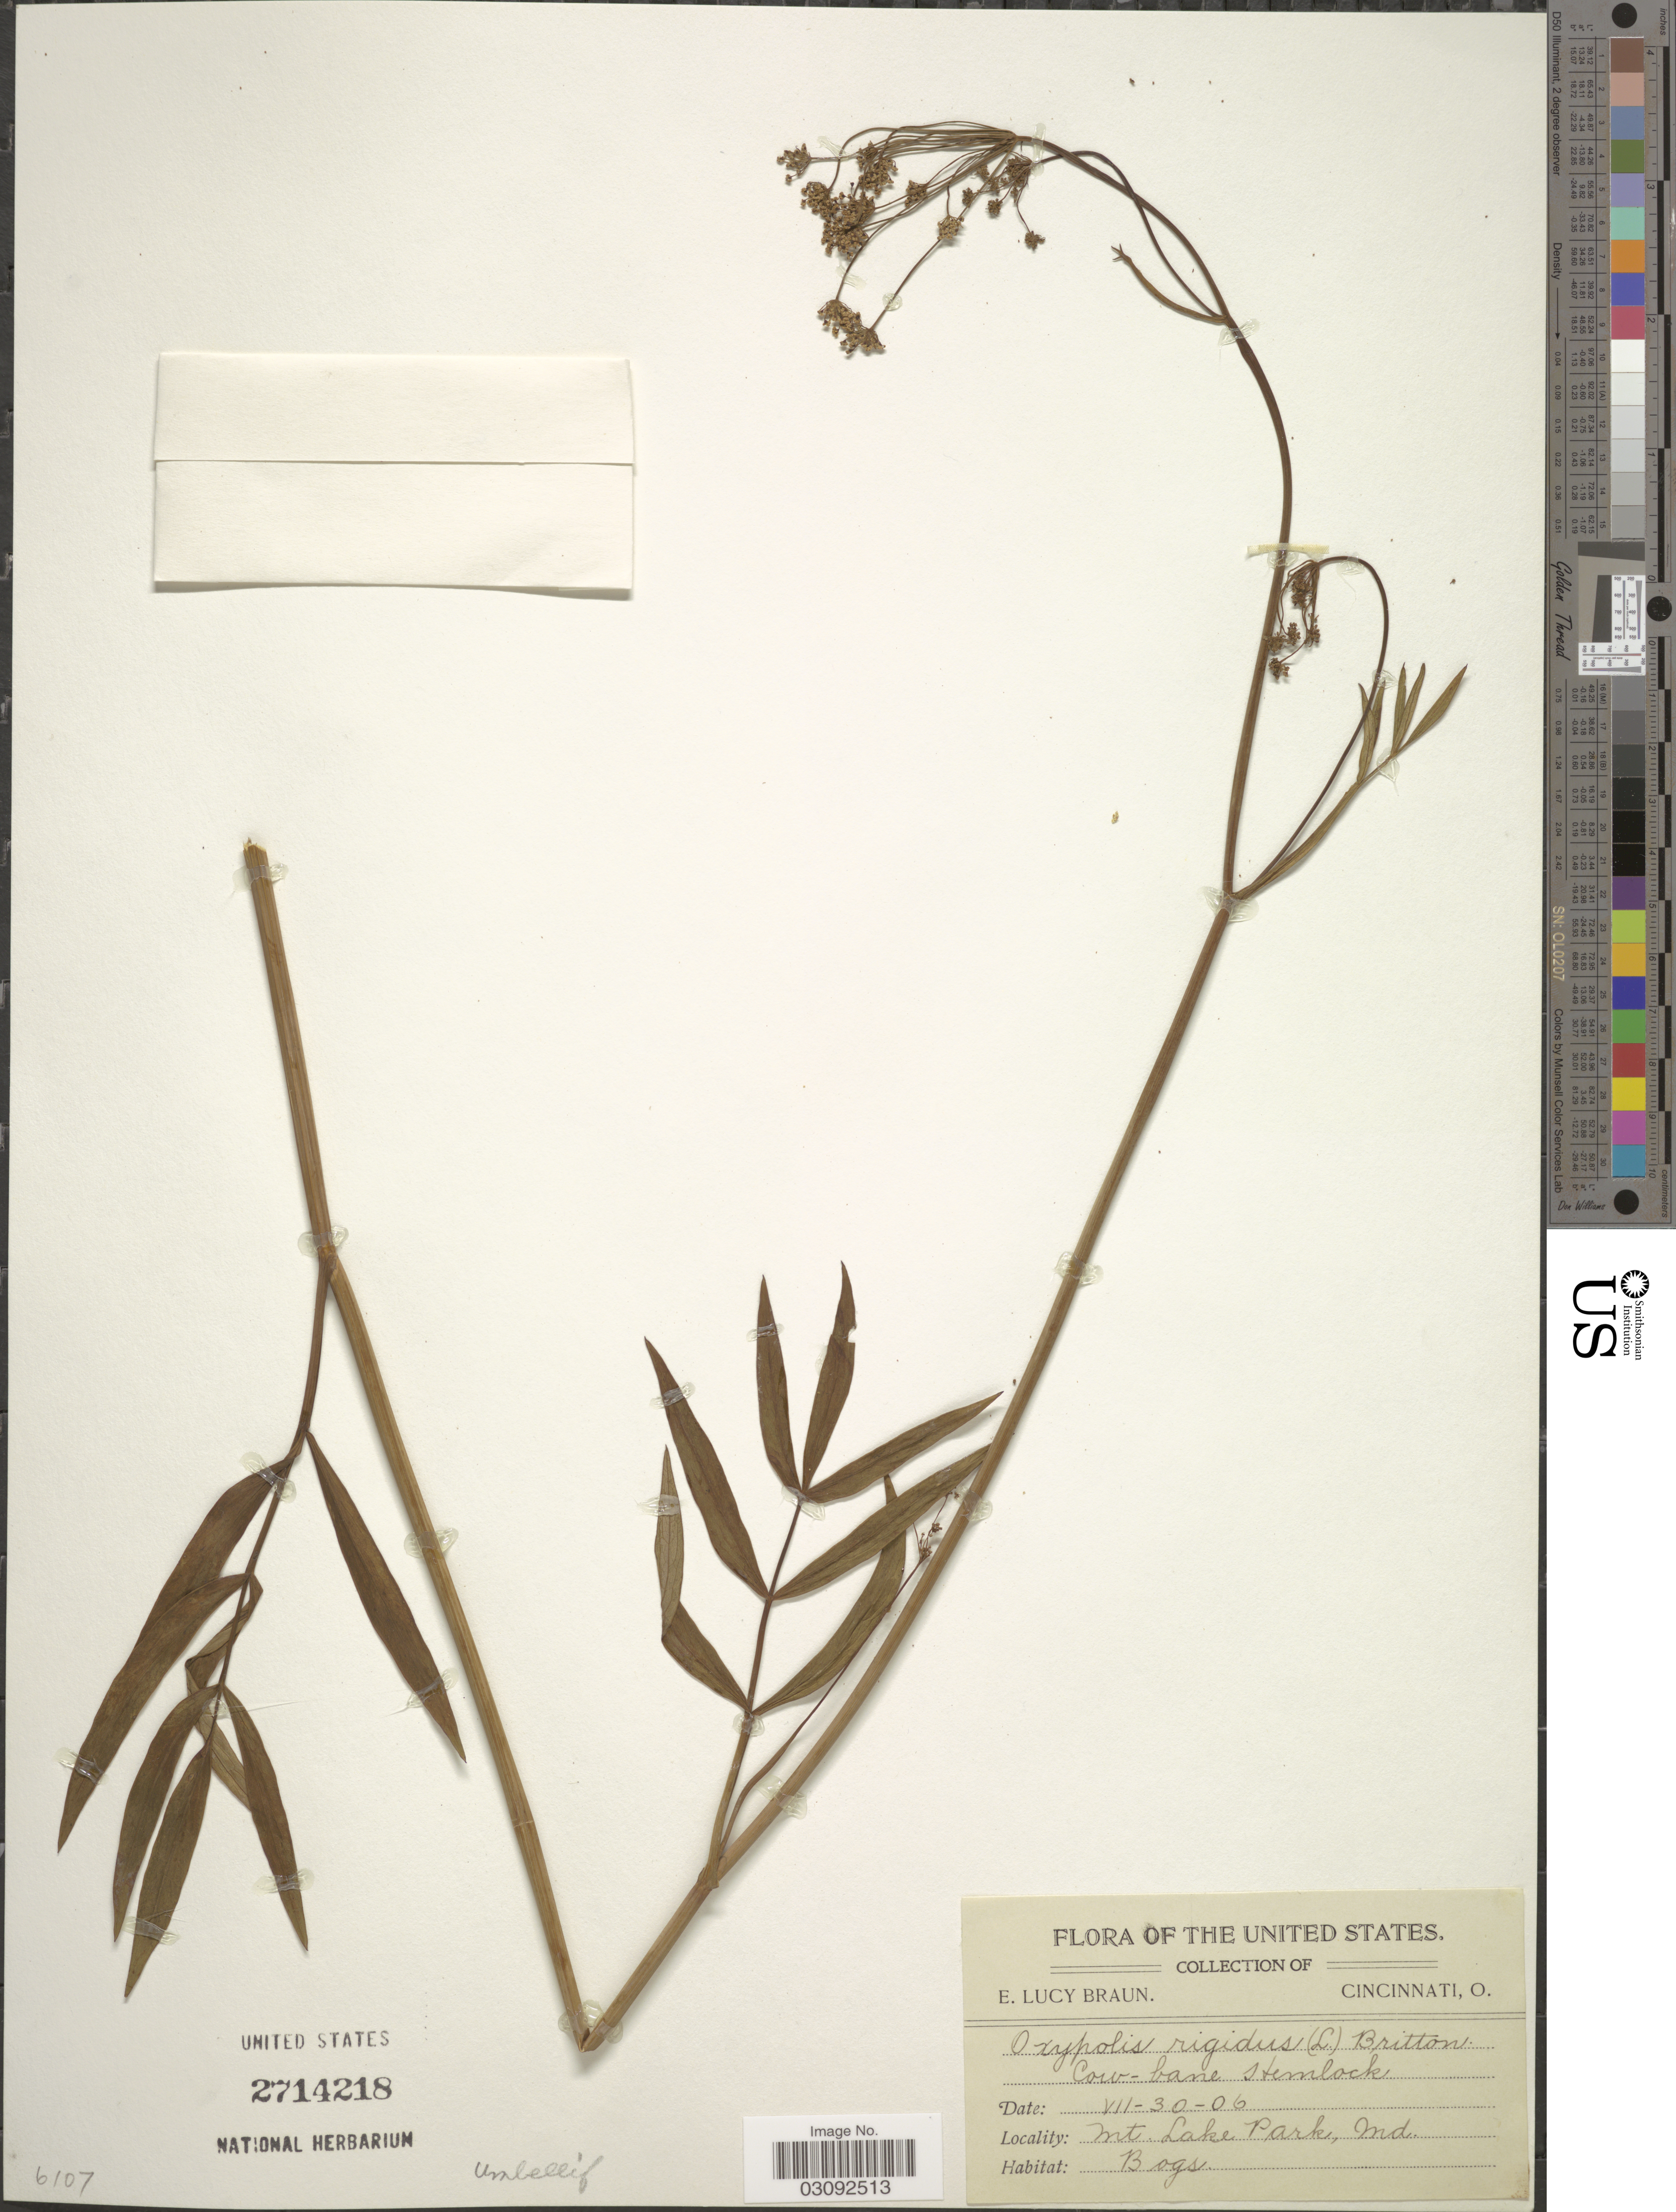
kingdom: Plantae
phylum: Tracheophyta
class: Magnoliopsida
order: Apiales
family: Apiaceae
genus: Oxypolis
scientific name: Oxypolis rigidior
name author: (L.) Raf.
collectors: E. L. Braun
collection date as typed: Transcribed d/m/y: 30/7/6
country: United States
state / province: Maryland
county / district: Garrett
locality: Mt. Lake Park.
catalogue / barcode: US 2714218